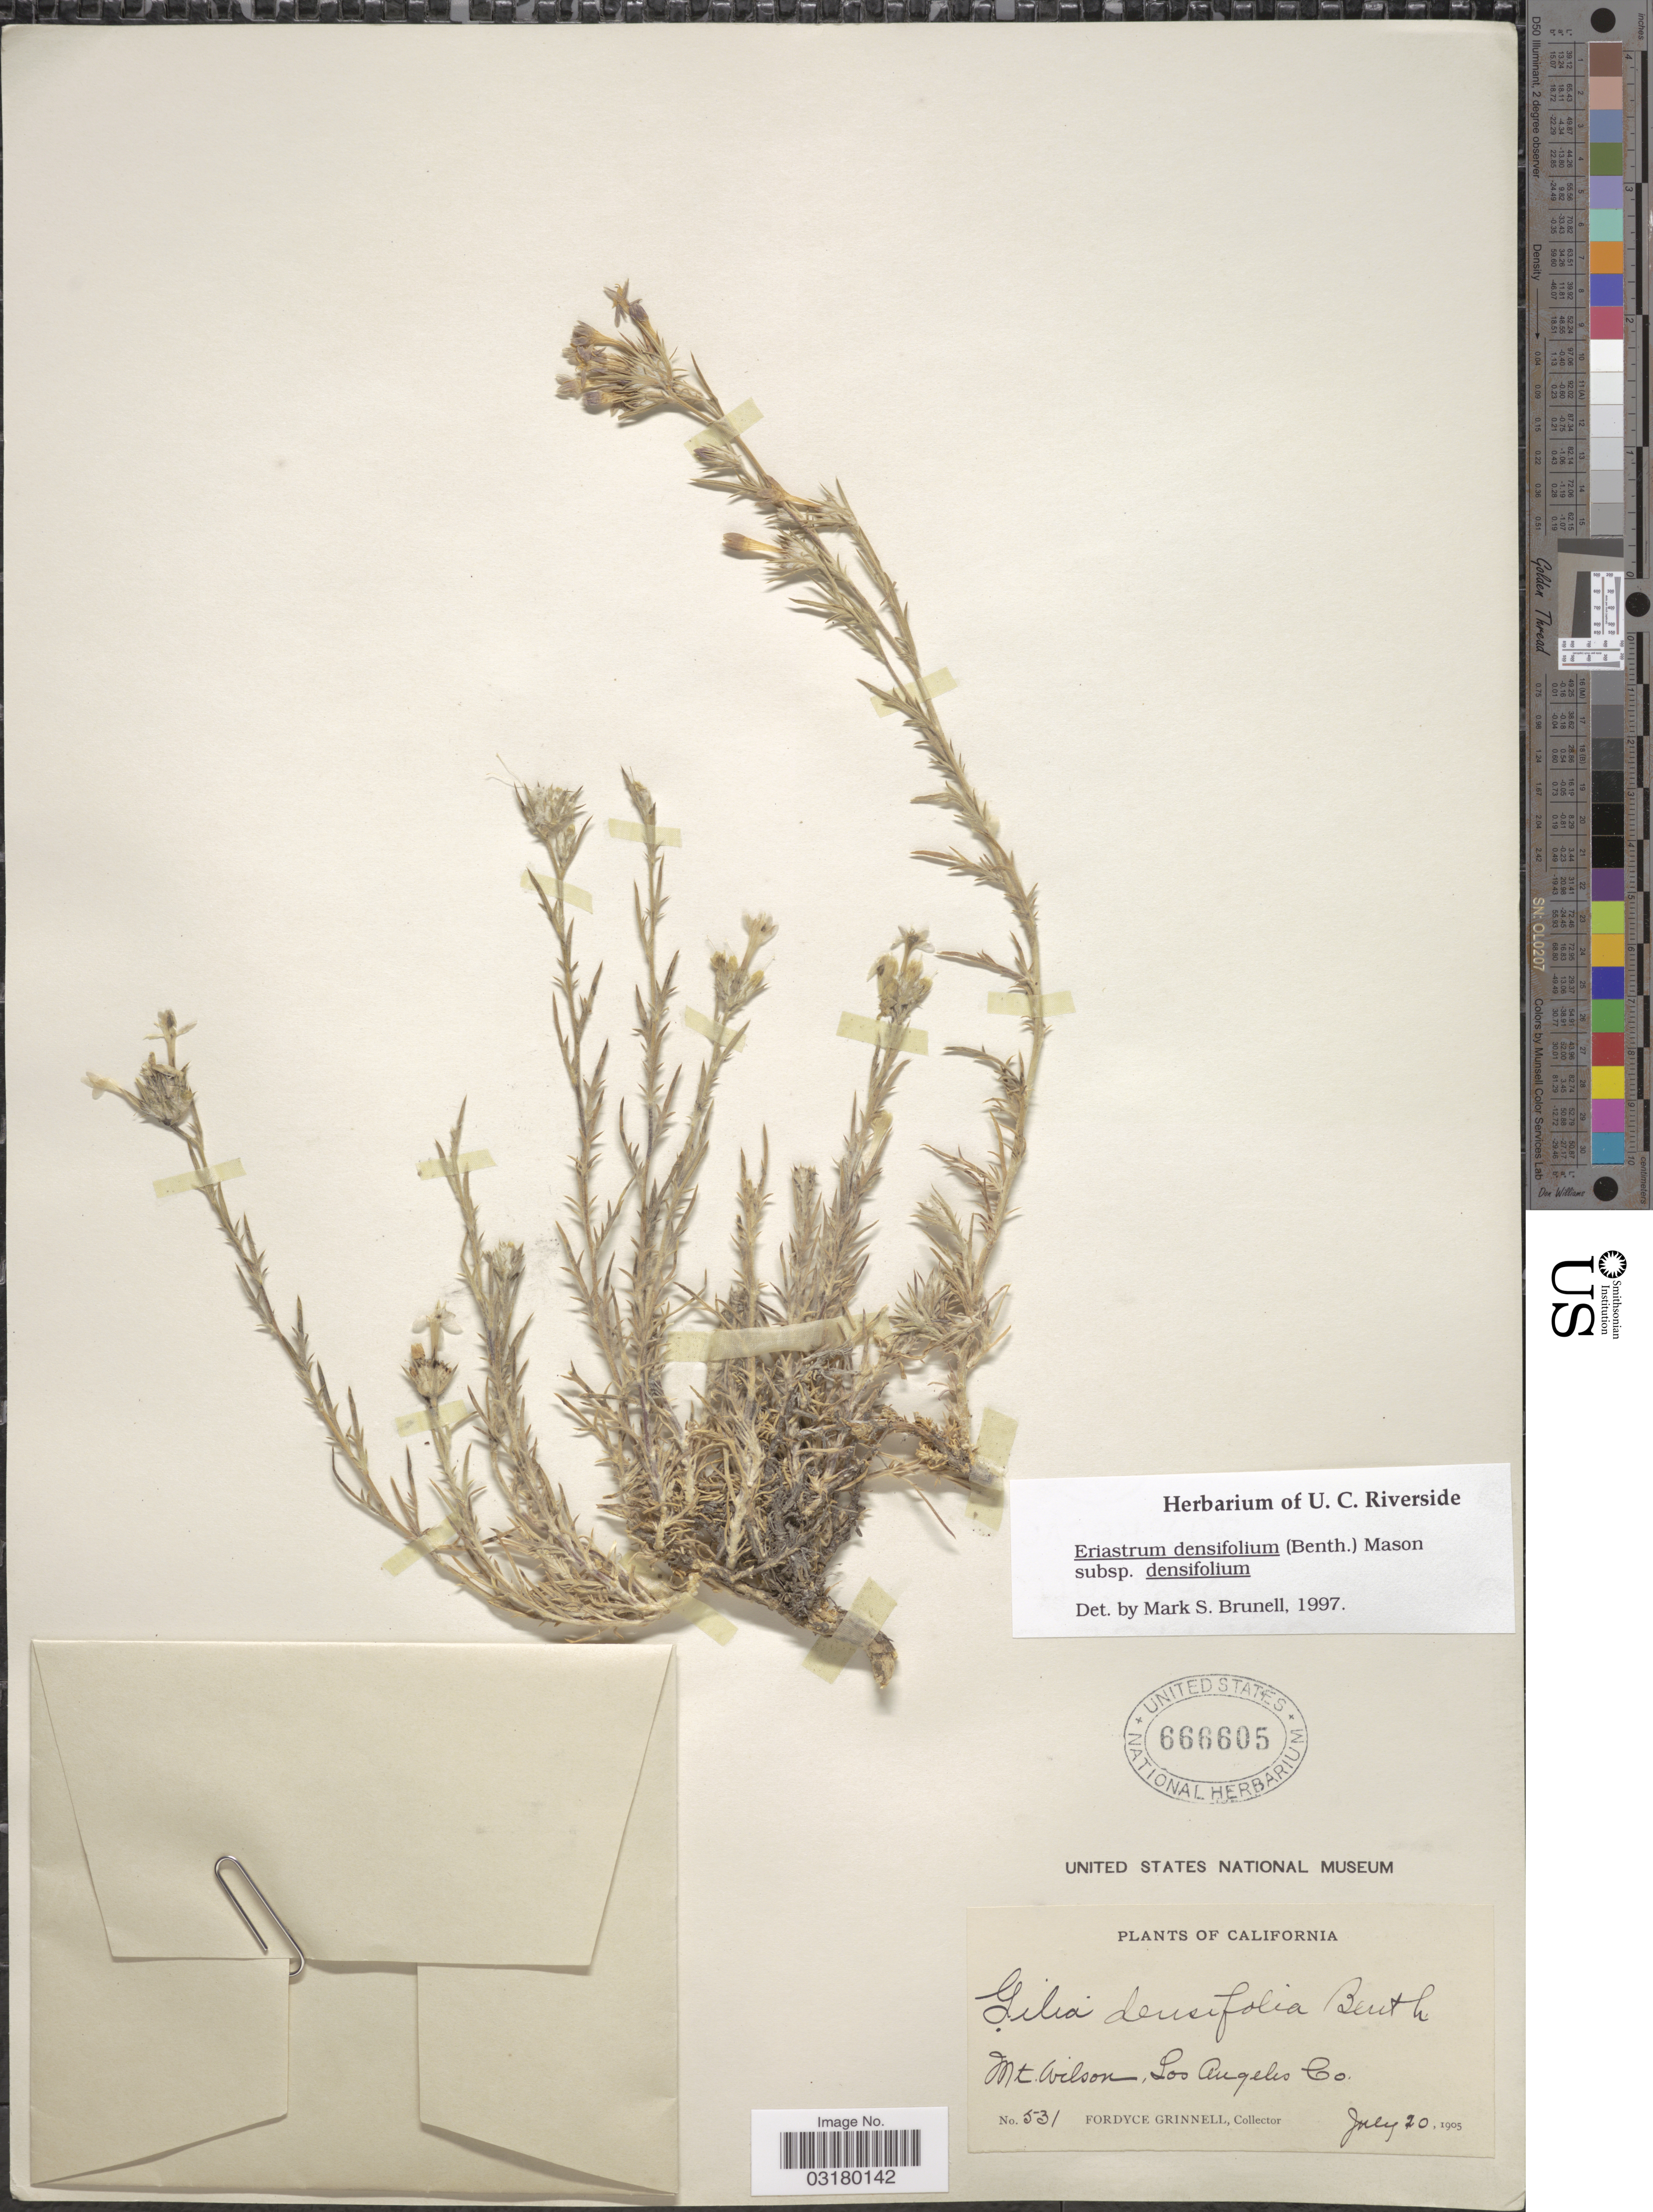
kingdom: Plantae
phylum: Tracheophyta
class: Magnoliopsida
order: Ericales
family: Polemoniaceae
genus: Eriastrum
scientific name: Eriastrum densifolium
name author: (Benth.) H. Mason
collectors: F. Grinnell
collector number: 531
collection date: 1905-07-20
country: United States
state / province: California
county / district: Los Angeles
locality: Mt. Wilson, Los Angeles Co.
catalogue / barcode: US 666605